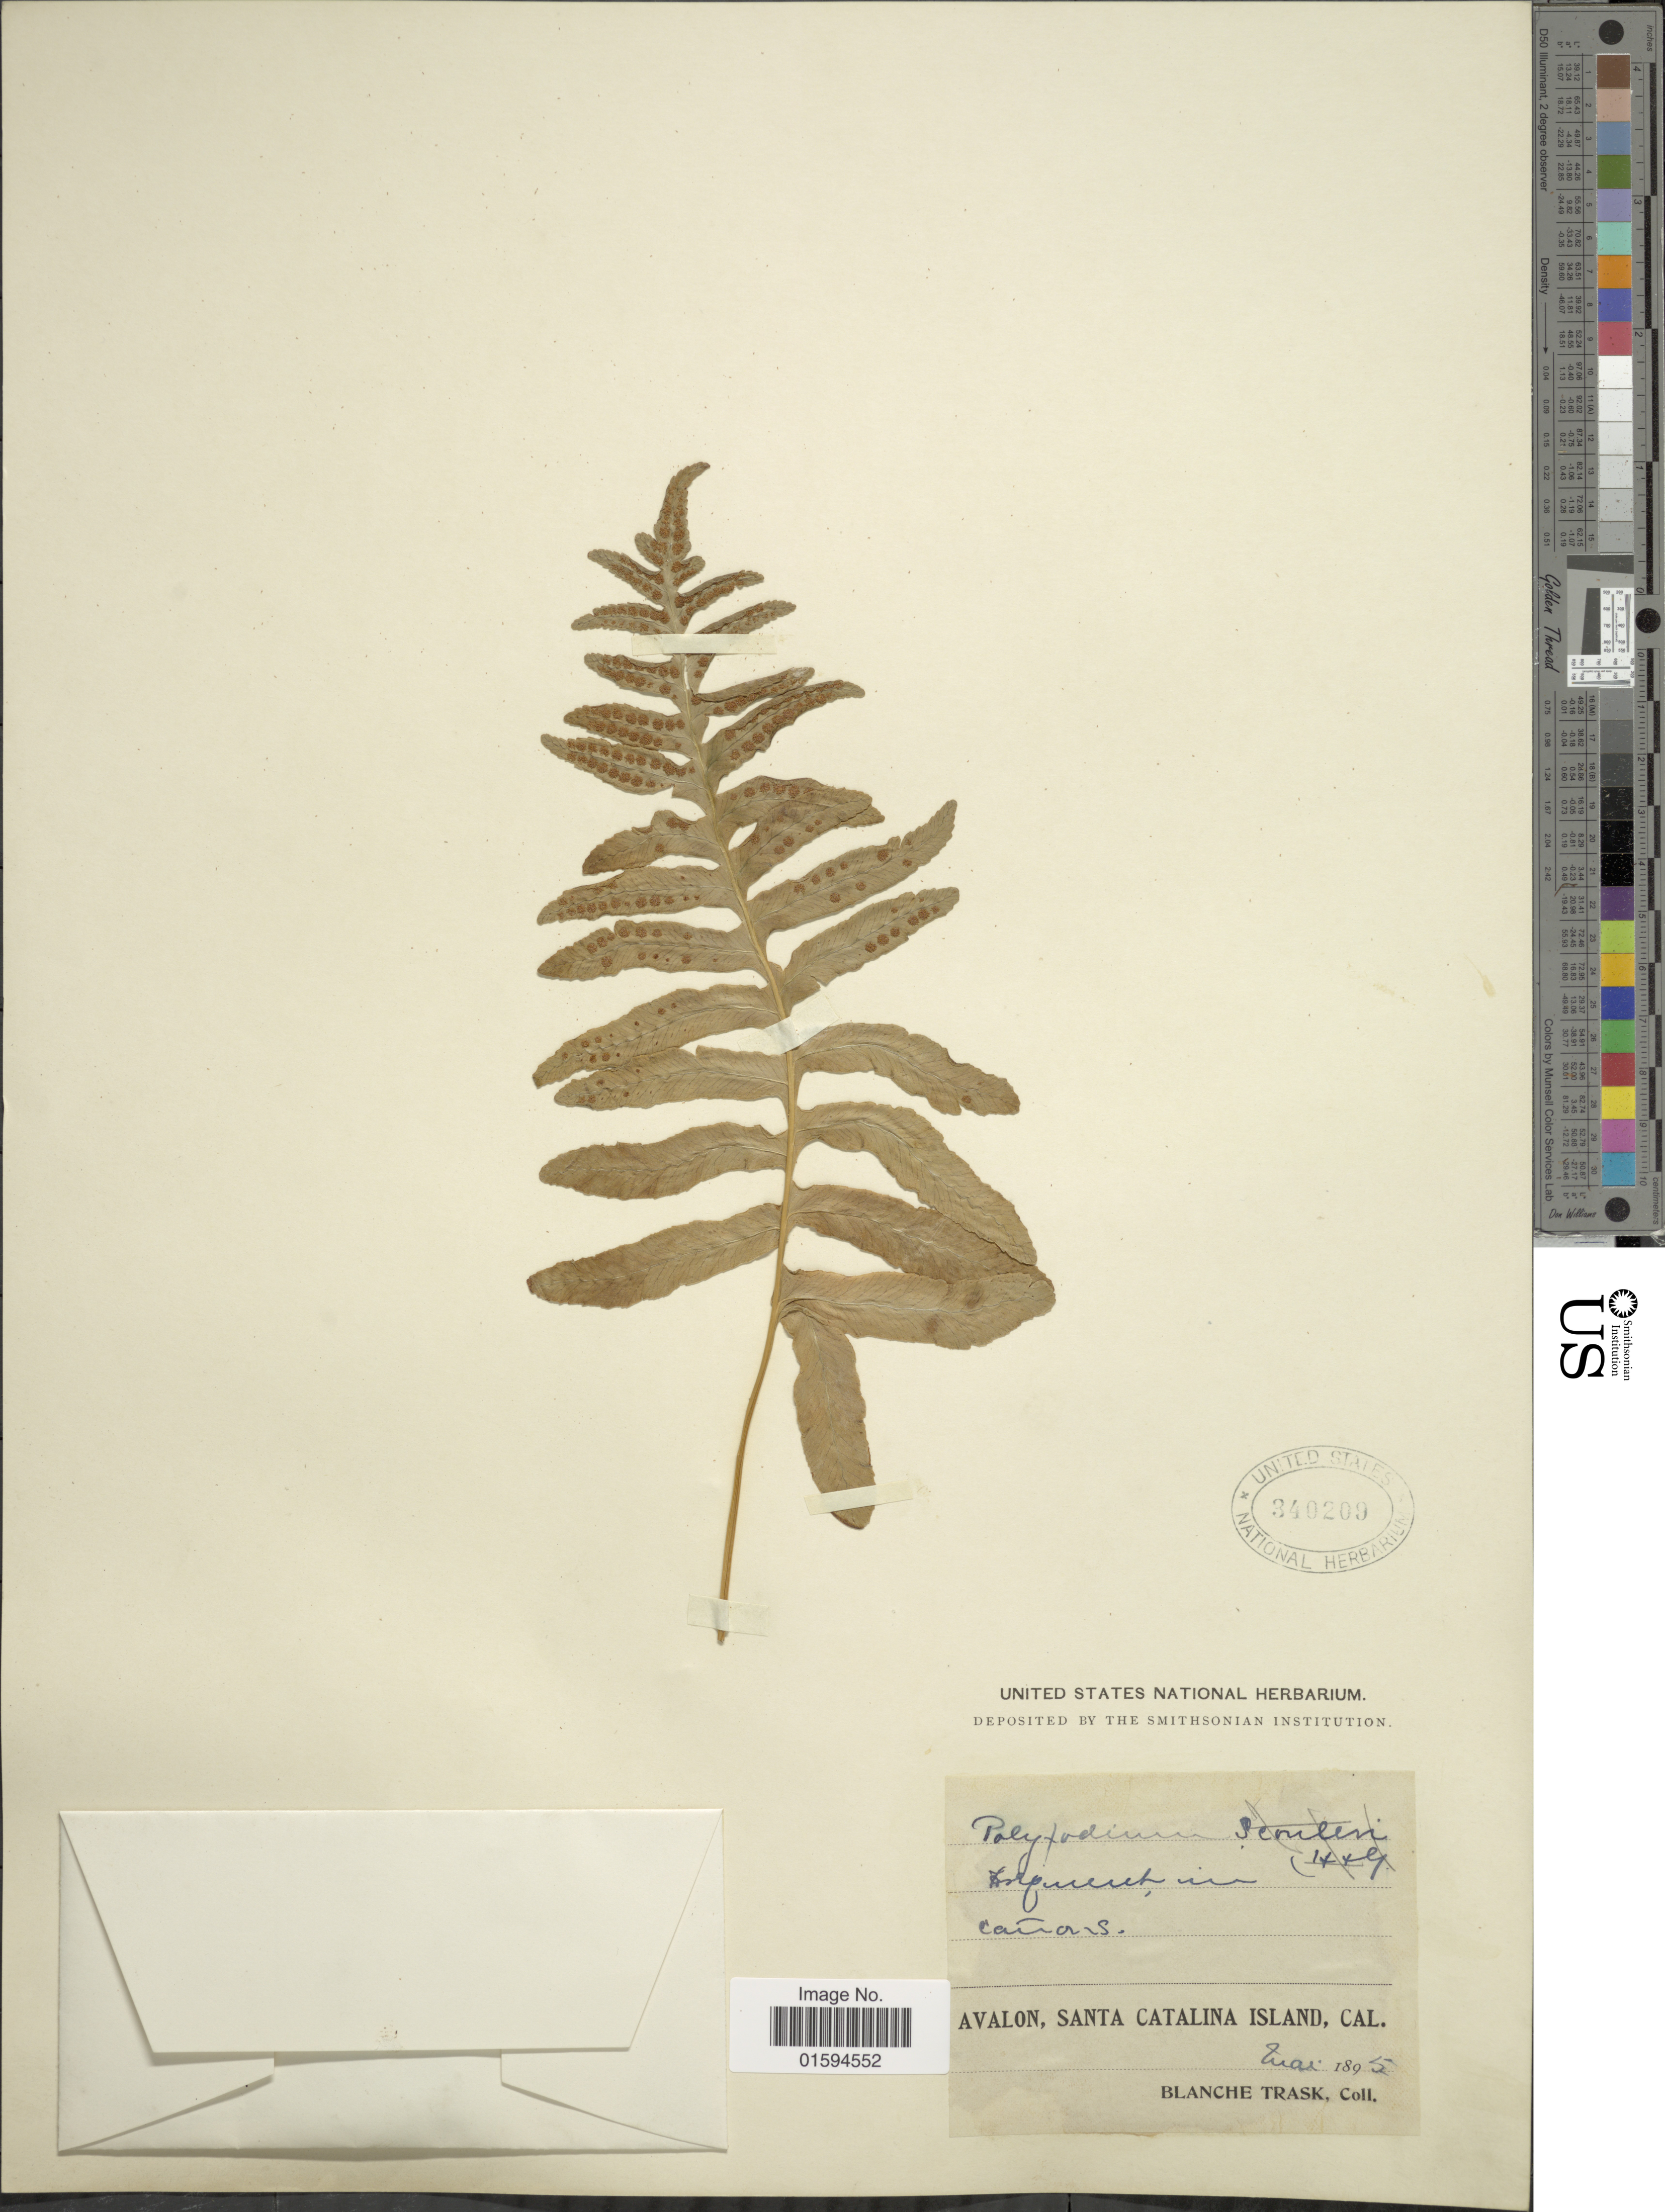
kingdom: Plantae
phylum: Tracheophyta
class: Polypodiopsida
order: Polypodiales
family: Polypodiaceae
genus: Polypodium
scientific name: Polypodium californicum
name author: Kaulf.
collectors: B. Trask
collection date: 1895-05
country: United States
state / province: California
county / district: Los Angeles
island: Santa Catalina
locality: Cañons, Avalon, Santa Catalina Island.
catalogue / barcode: US 340209